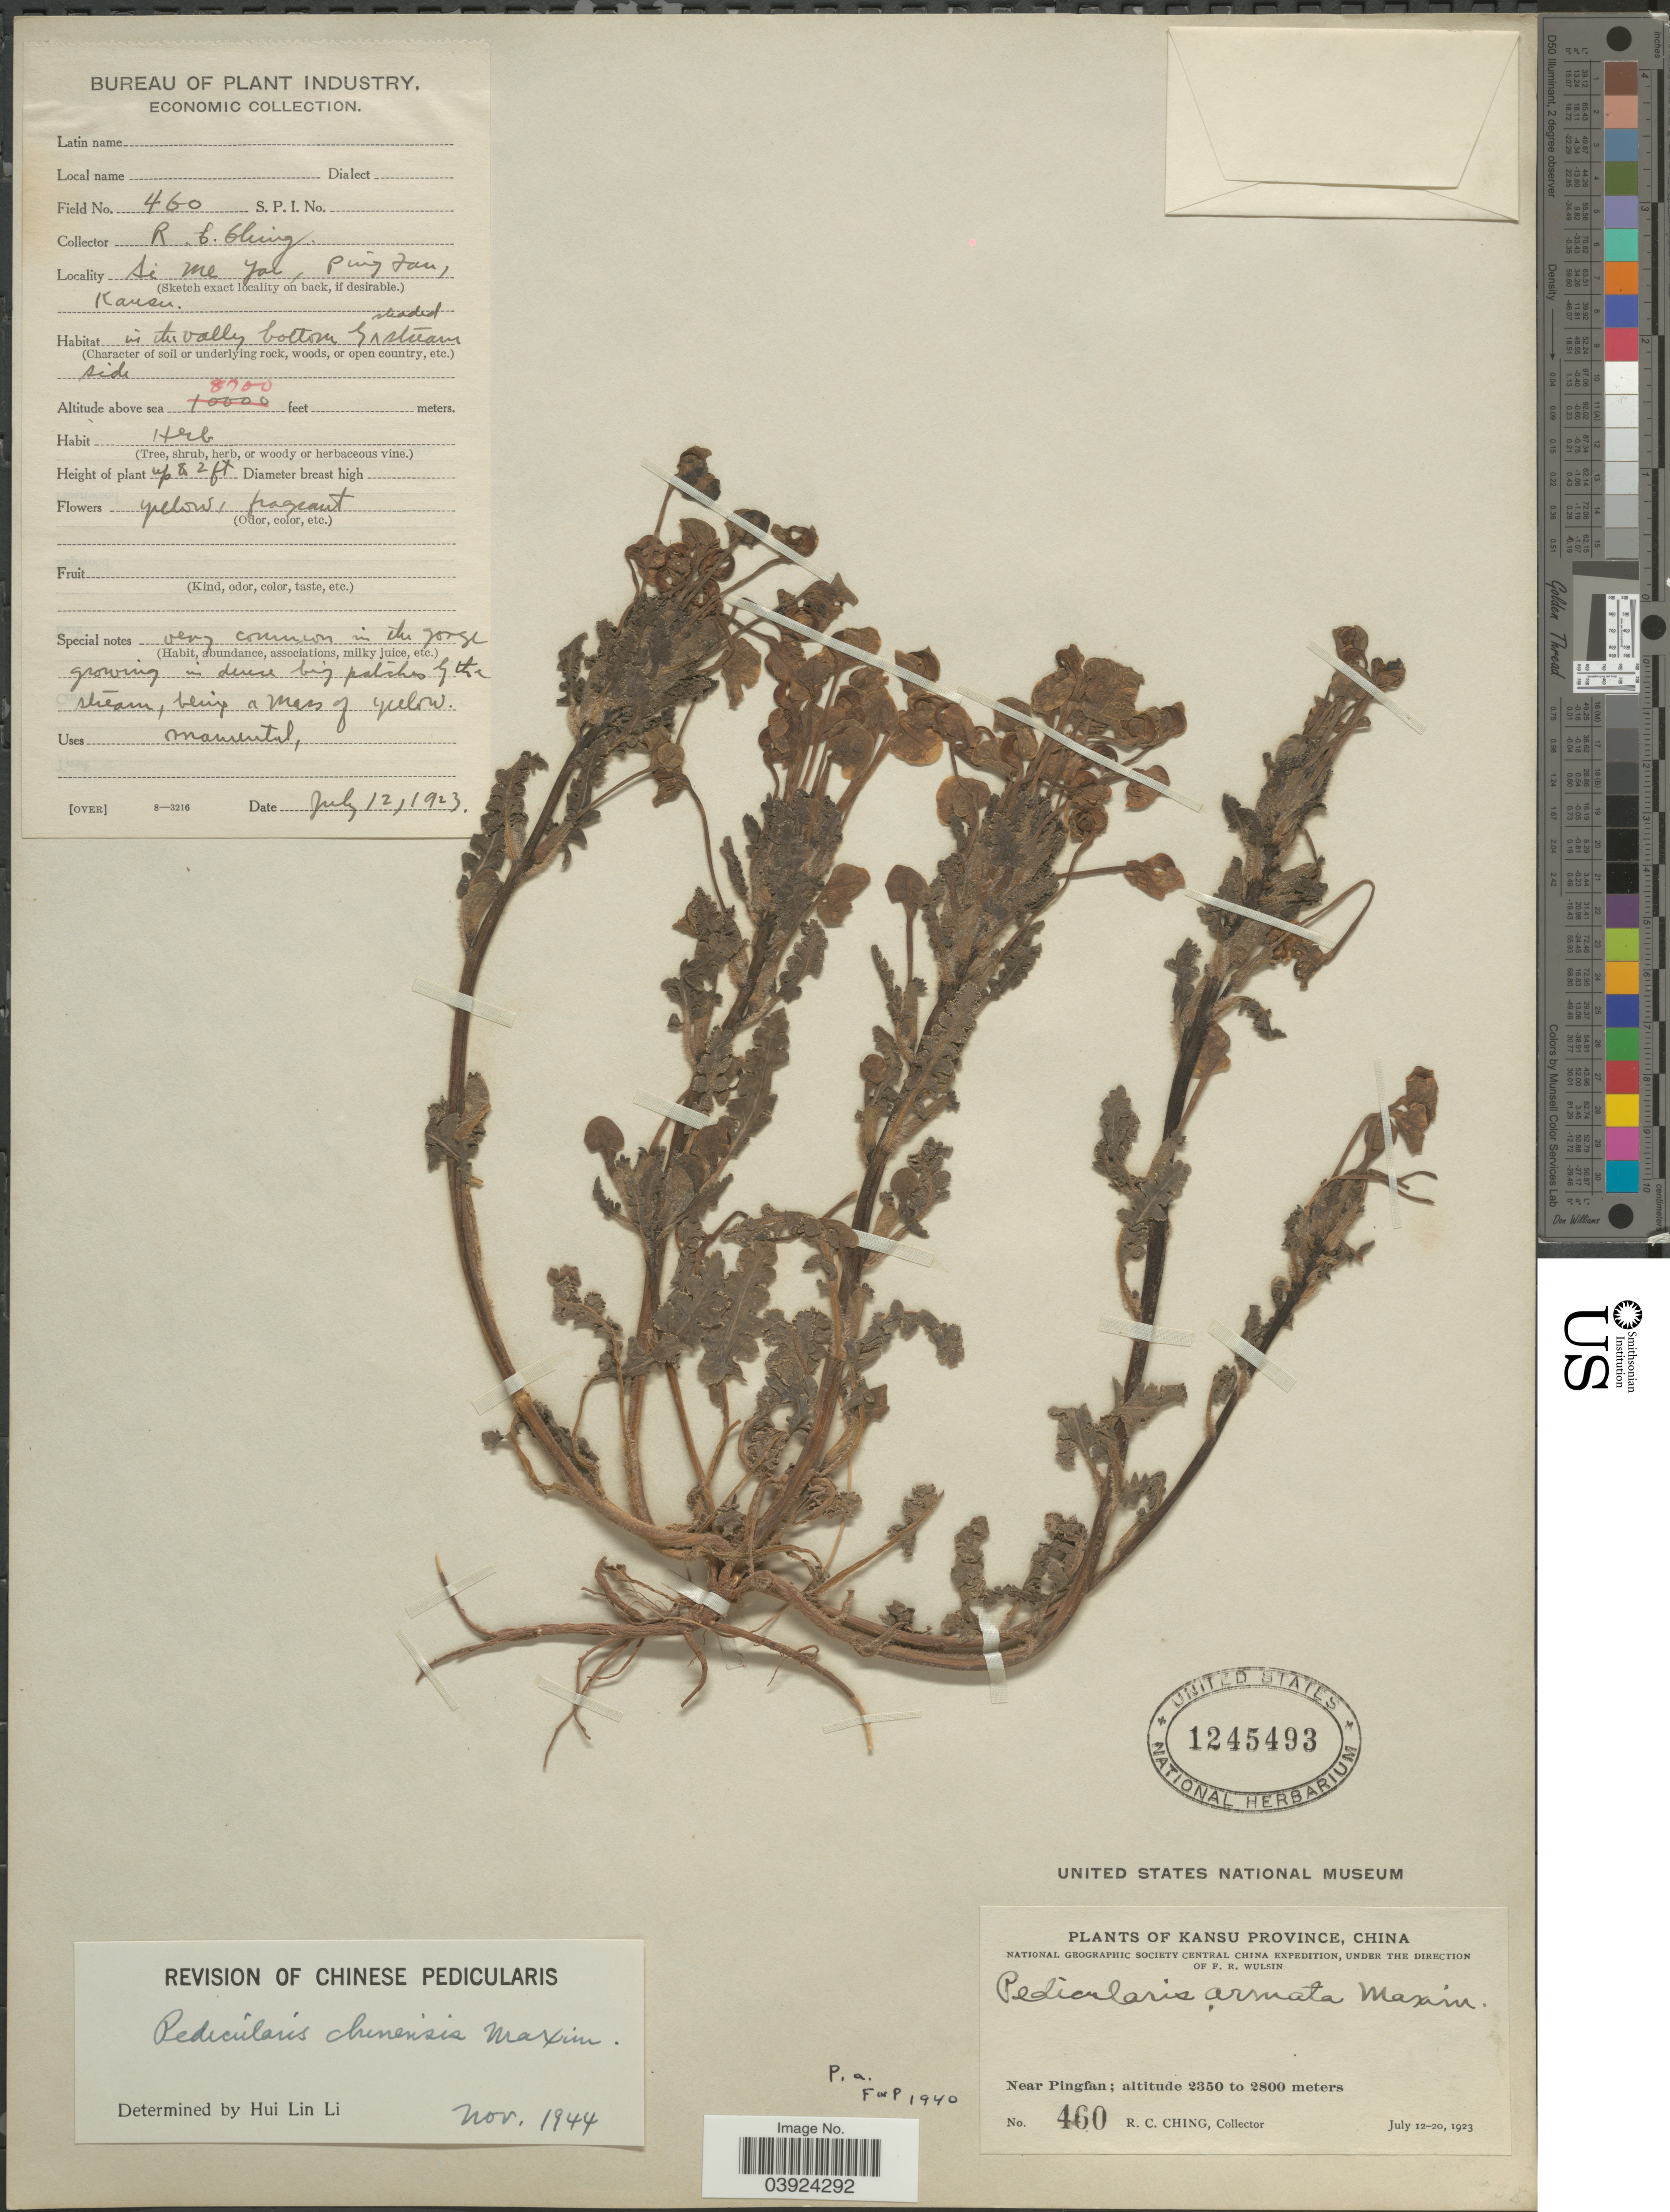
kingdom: Plantae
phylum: Tracheophyta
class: Magnoliopsida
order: Lamiales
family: Orobanchaceae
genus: Pedicularis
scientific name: Pedicularis chinensis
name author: Maxim.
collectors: R. C. Ching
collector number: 460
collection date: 1923-07-12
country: China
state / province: Gansu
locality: Kansu Province. Near Pingfan. Si me Yai, Ping Fan.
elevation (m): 2652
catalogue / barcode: US 1245493